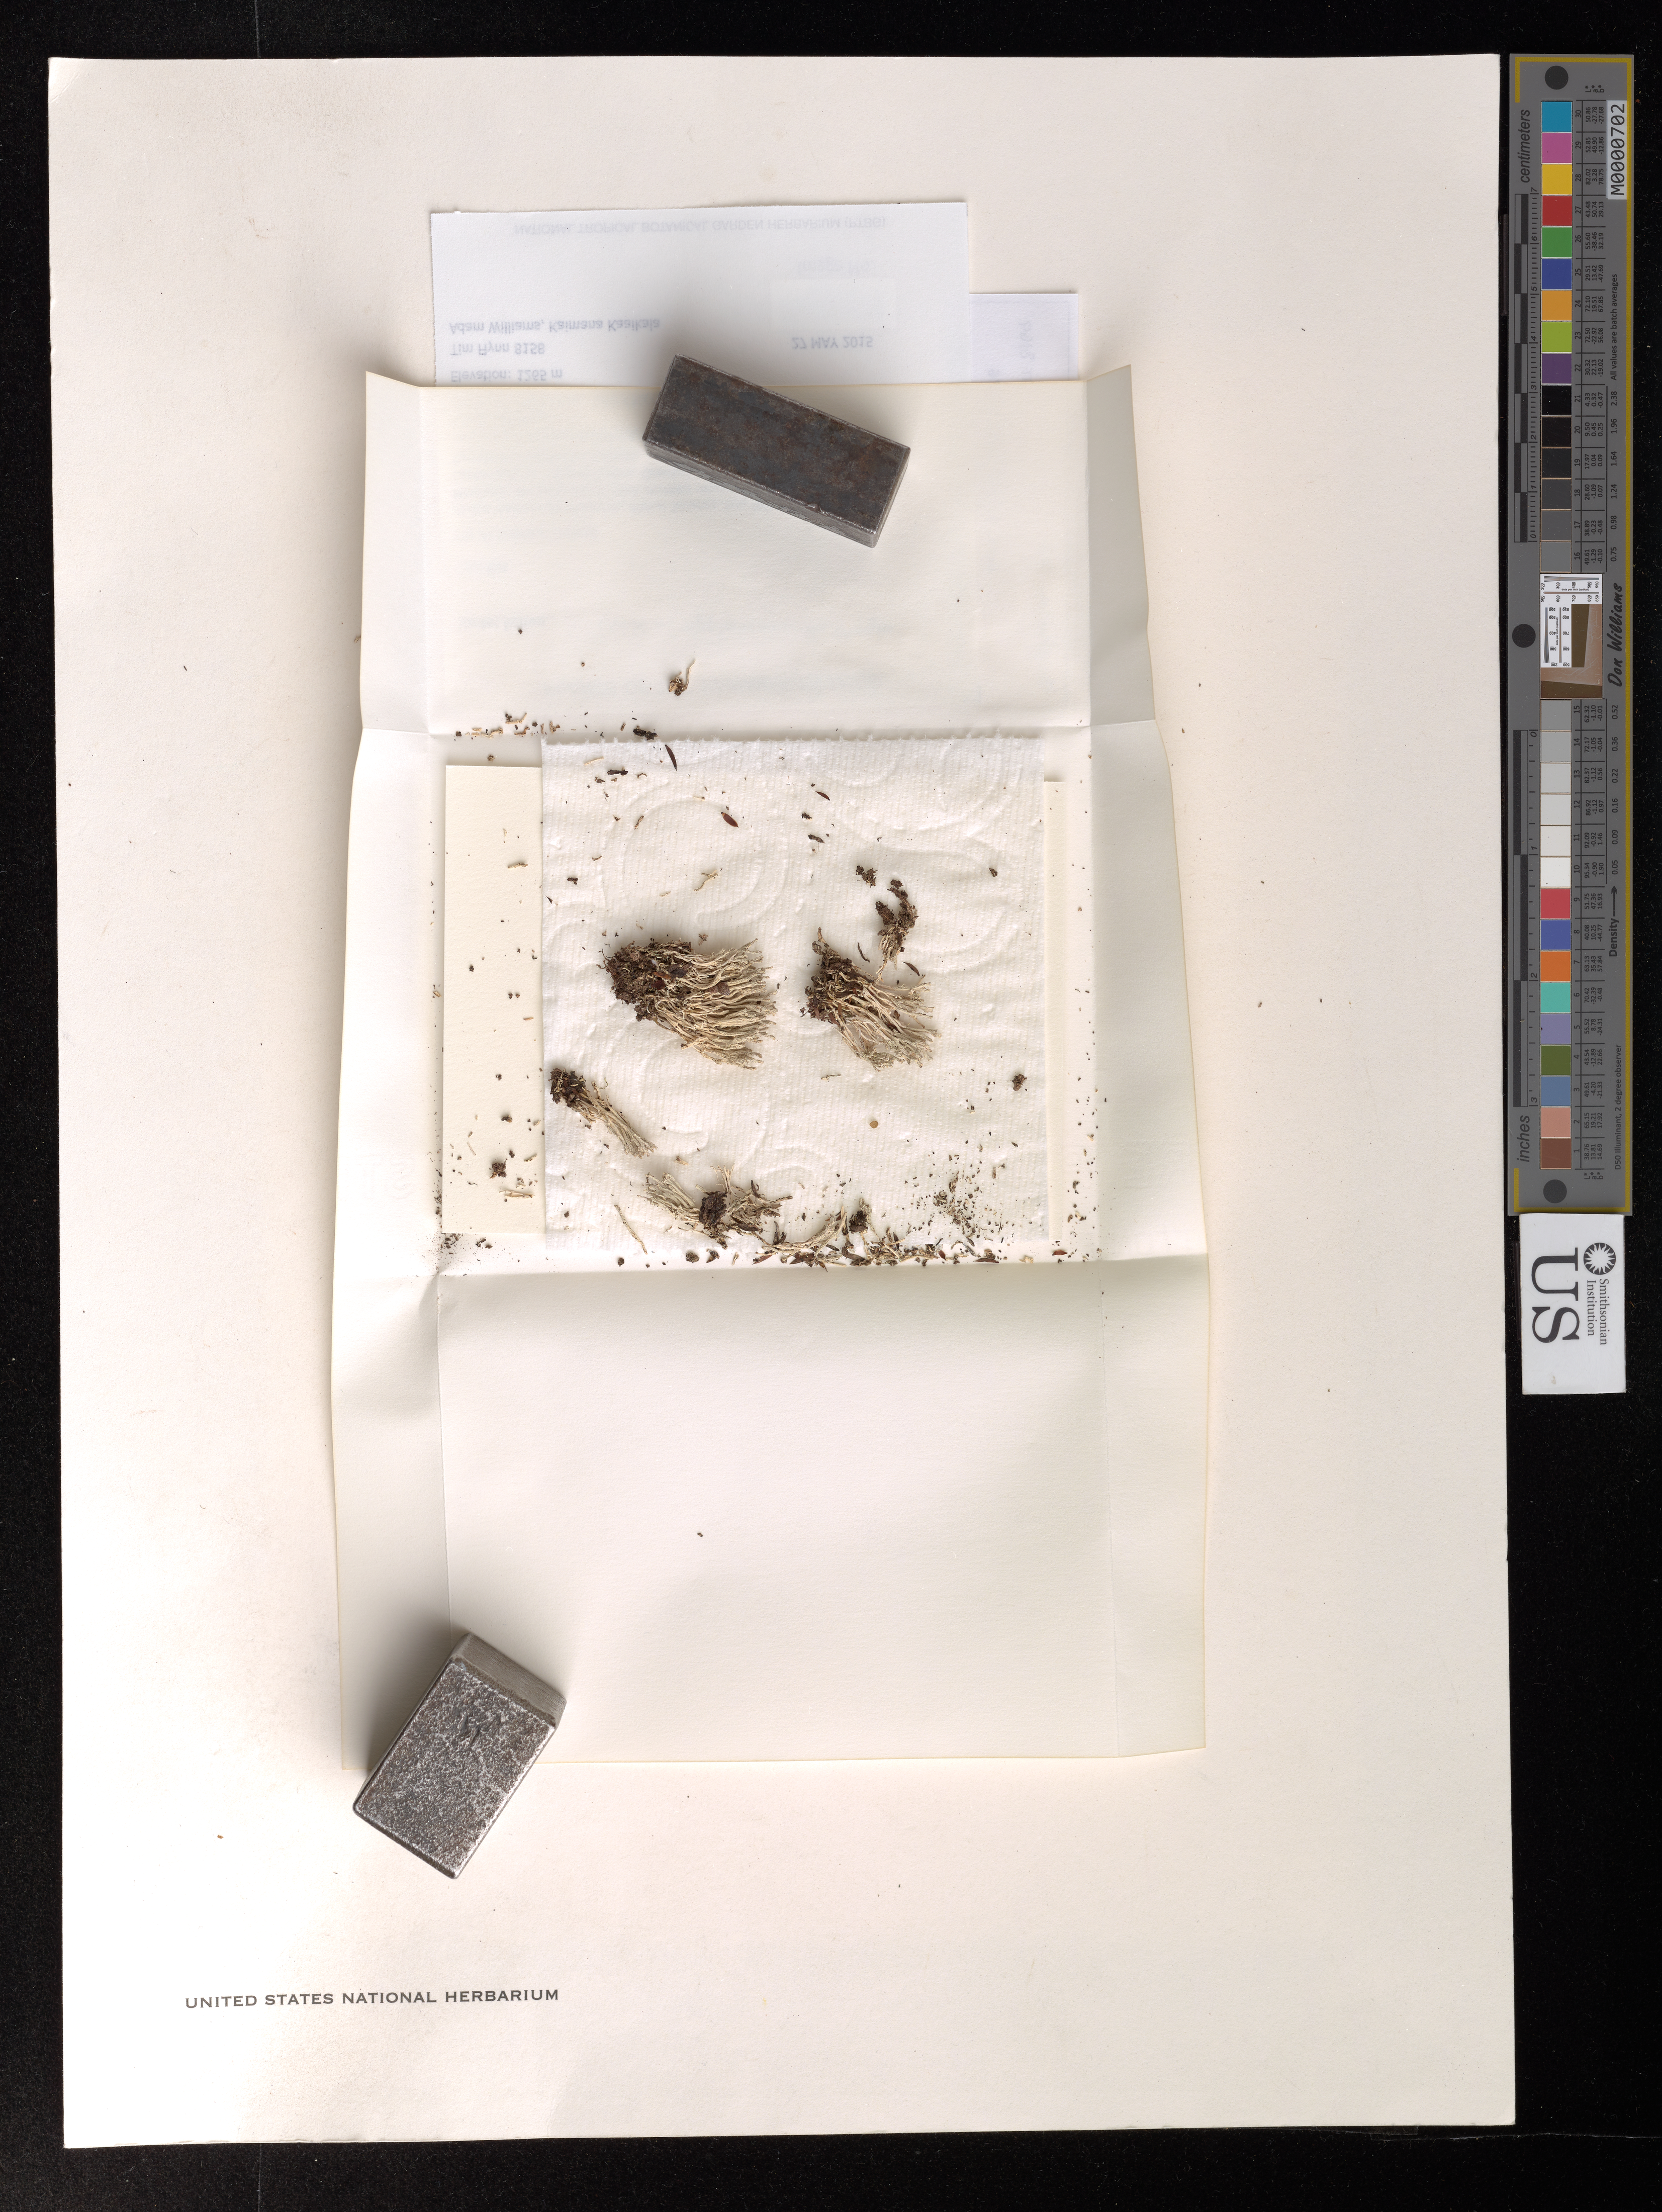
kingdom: Fungi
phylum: Ascomycota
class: Lecanoromycetes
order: Pertusariales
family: Icmadophilaceae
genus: Siphula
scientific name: Siphula sp.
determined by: Smith, C. W.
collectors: T. W. Flynn, A. Williams & K. Kaaikala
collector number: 8158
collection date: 2015-05-27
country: United States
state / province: Hawaii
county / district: Kauai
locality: Kauai Waimea District. Alakai Wilderness Preserve, Alakai Swamp, bog NW of Mohihi Bog.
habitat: Montane wet sedgelands with stunted vegetation of Metrosideros, Leptecophylla, Rhynchospora, Oreobolus, Coprosma, Drosera, Racomitrium and Campylopus.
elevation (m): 1265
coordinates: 22.128164, -159.576681